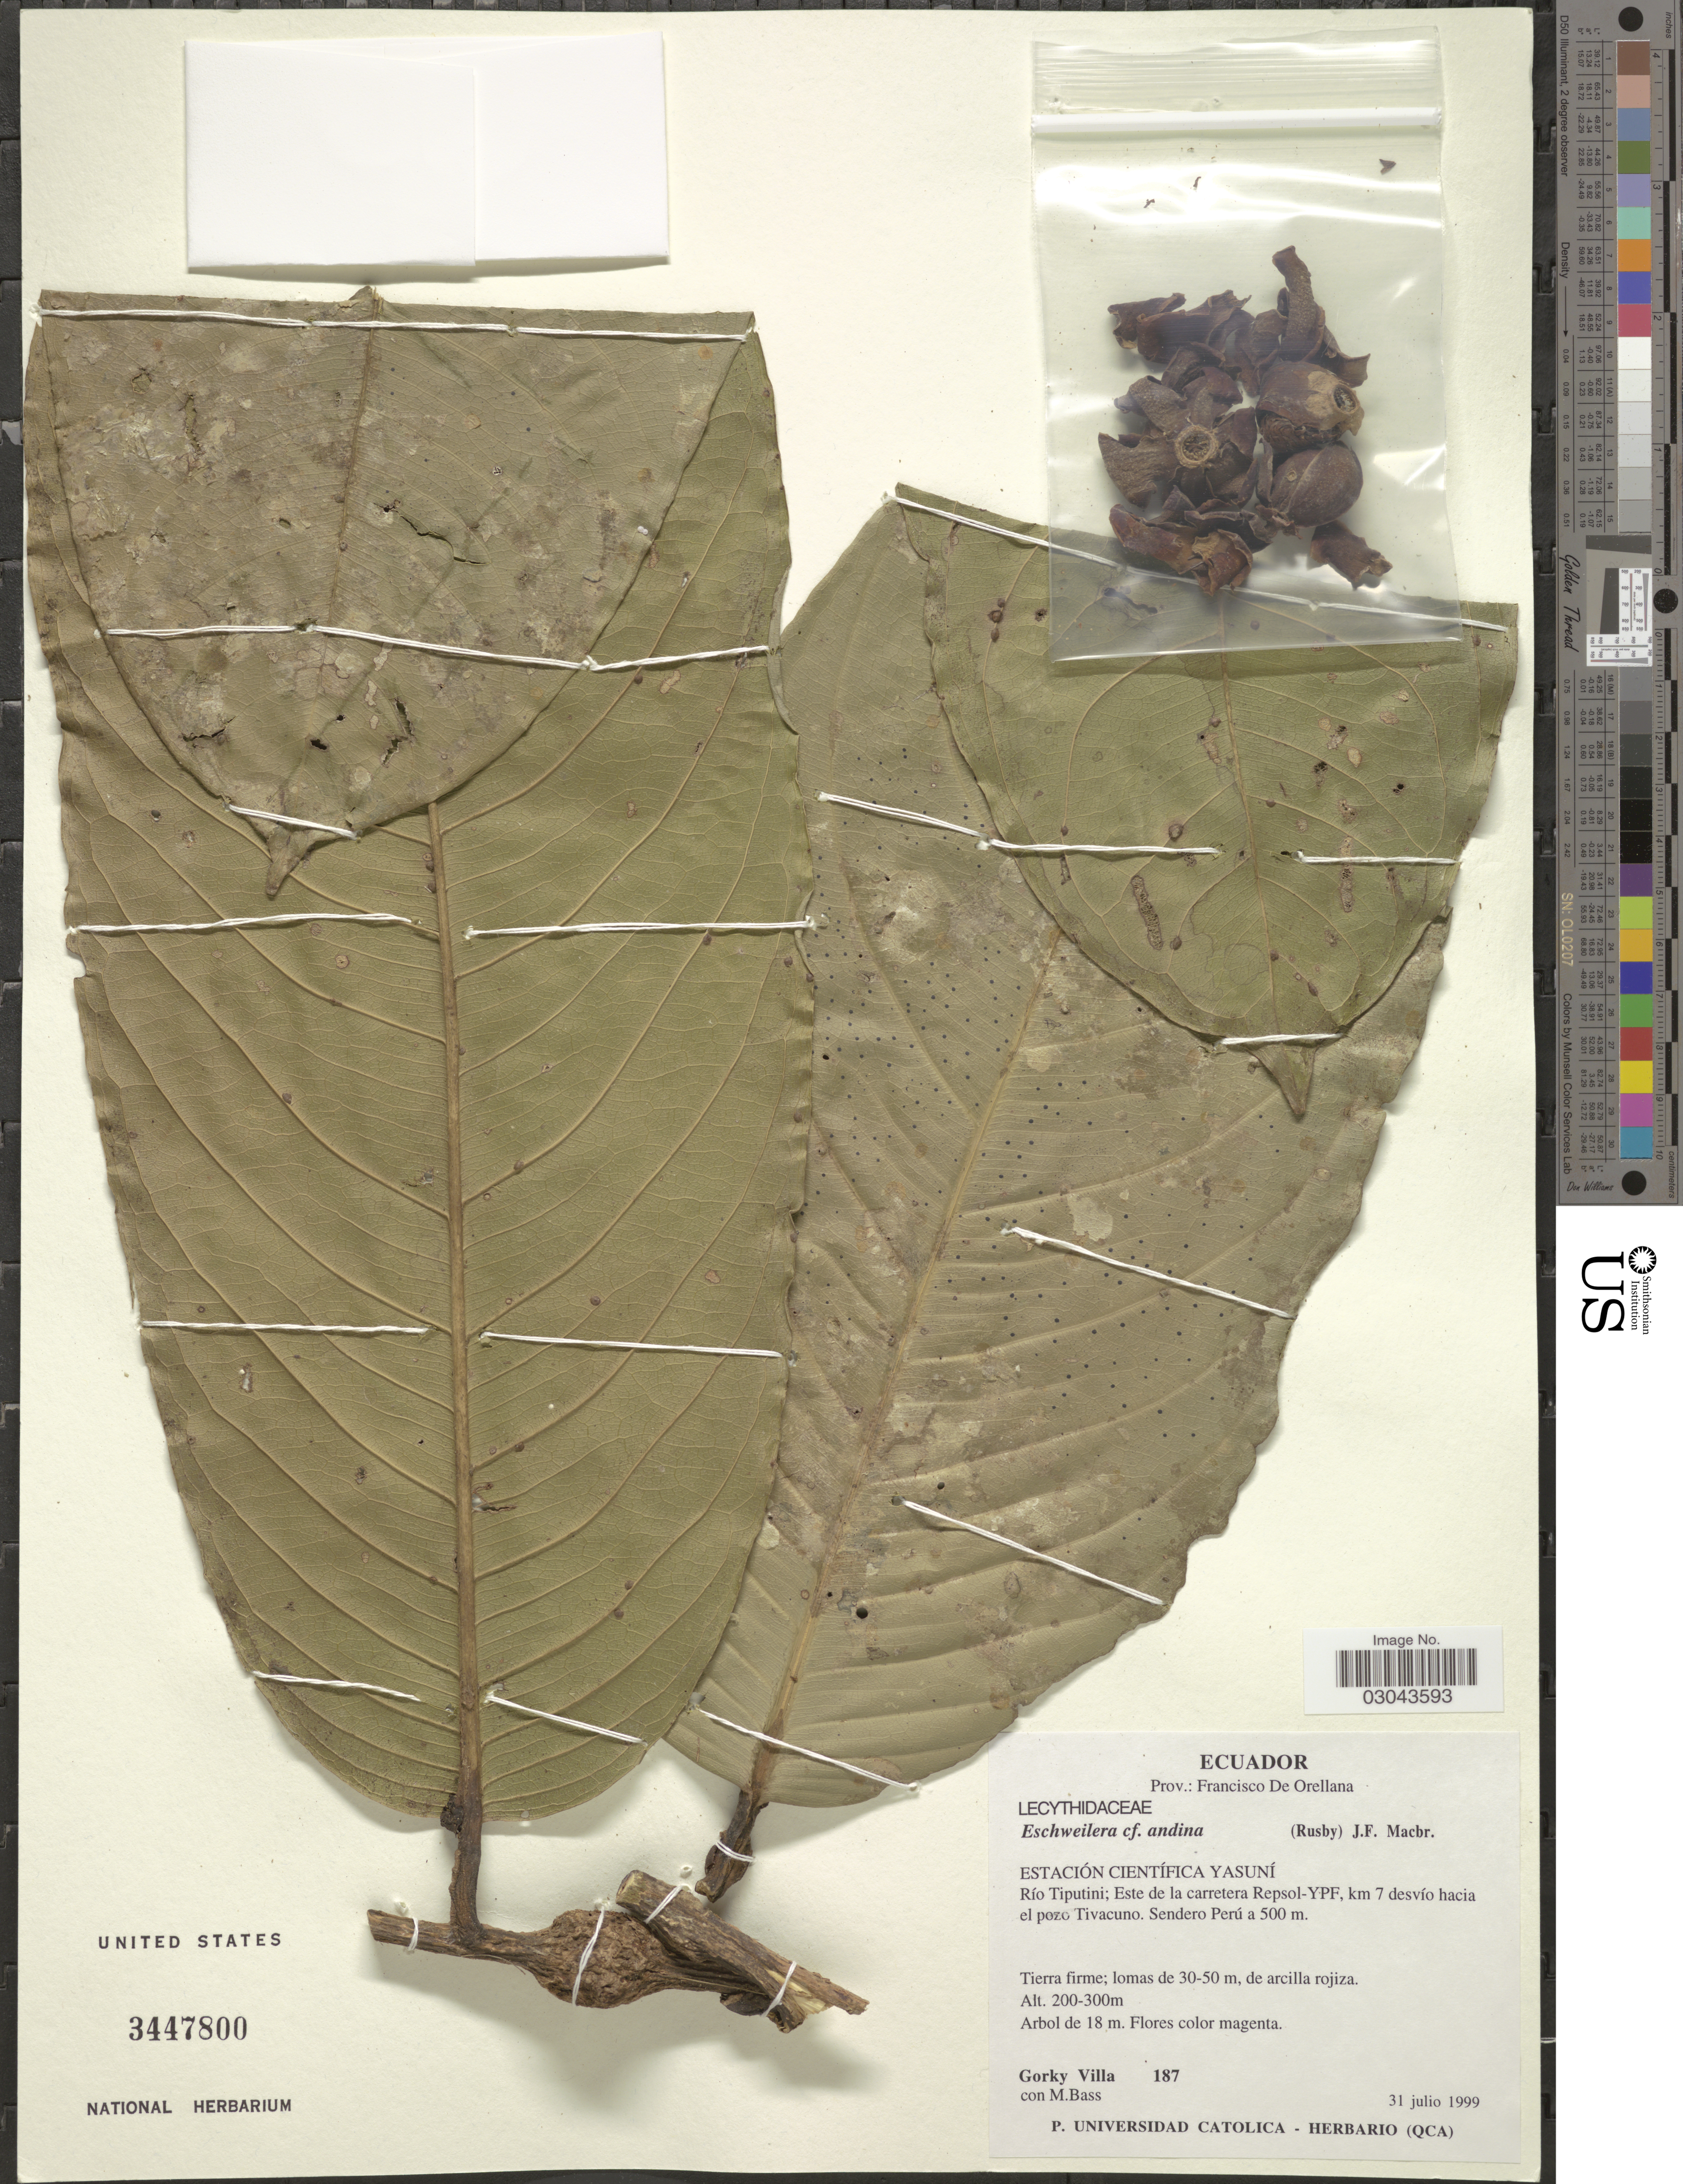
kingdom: Plantae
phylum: Tracheophyta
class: Magnoliopsida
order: Ericales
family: Lecythidaceae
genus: Eschweilera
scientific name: Eschweilera andina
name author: (Rusby) J.F. Macbr.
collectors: G. Villa & M. Bass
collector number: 187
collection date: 1999-07-31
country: Ecuador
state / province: Orellana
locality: Prov.: Francisco De Orellana, Estación Científica Yasuní, Río Tiputini; Este de la carretera Repsol-YPF, km 7 desvío hacia el pozo Tivacuno. Sendero Perú a 500 m.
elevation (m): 200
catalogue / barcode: US 3447800